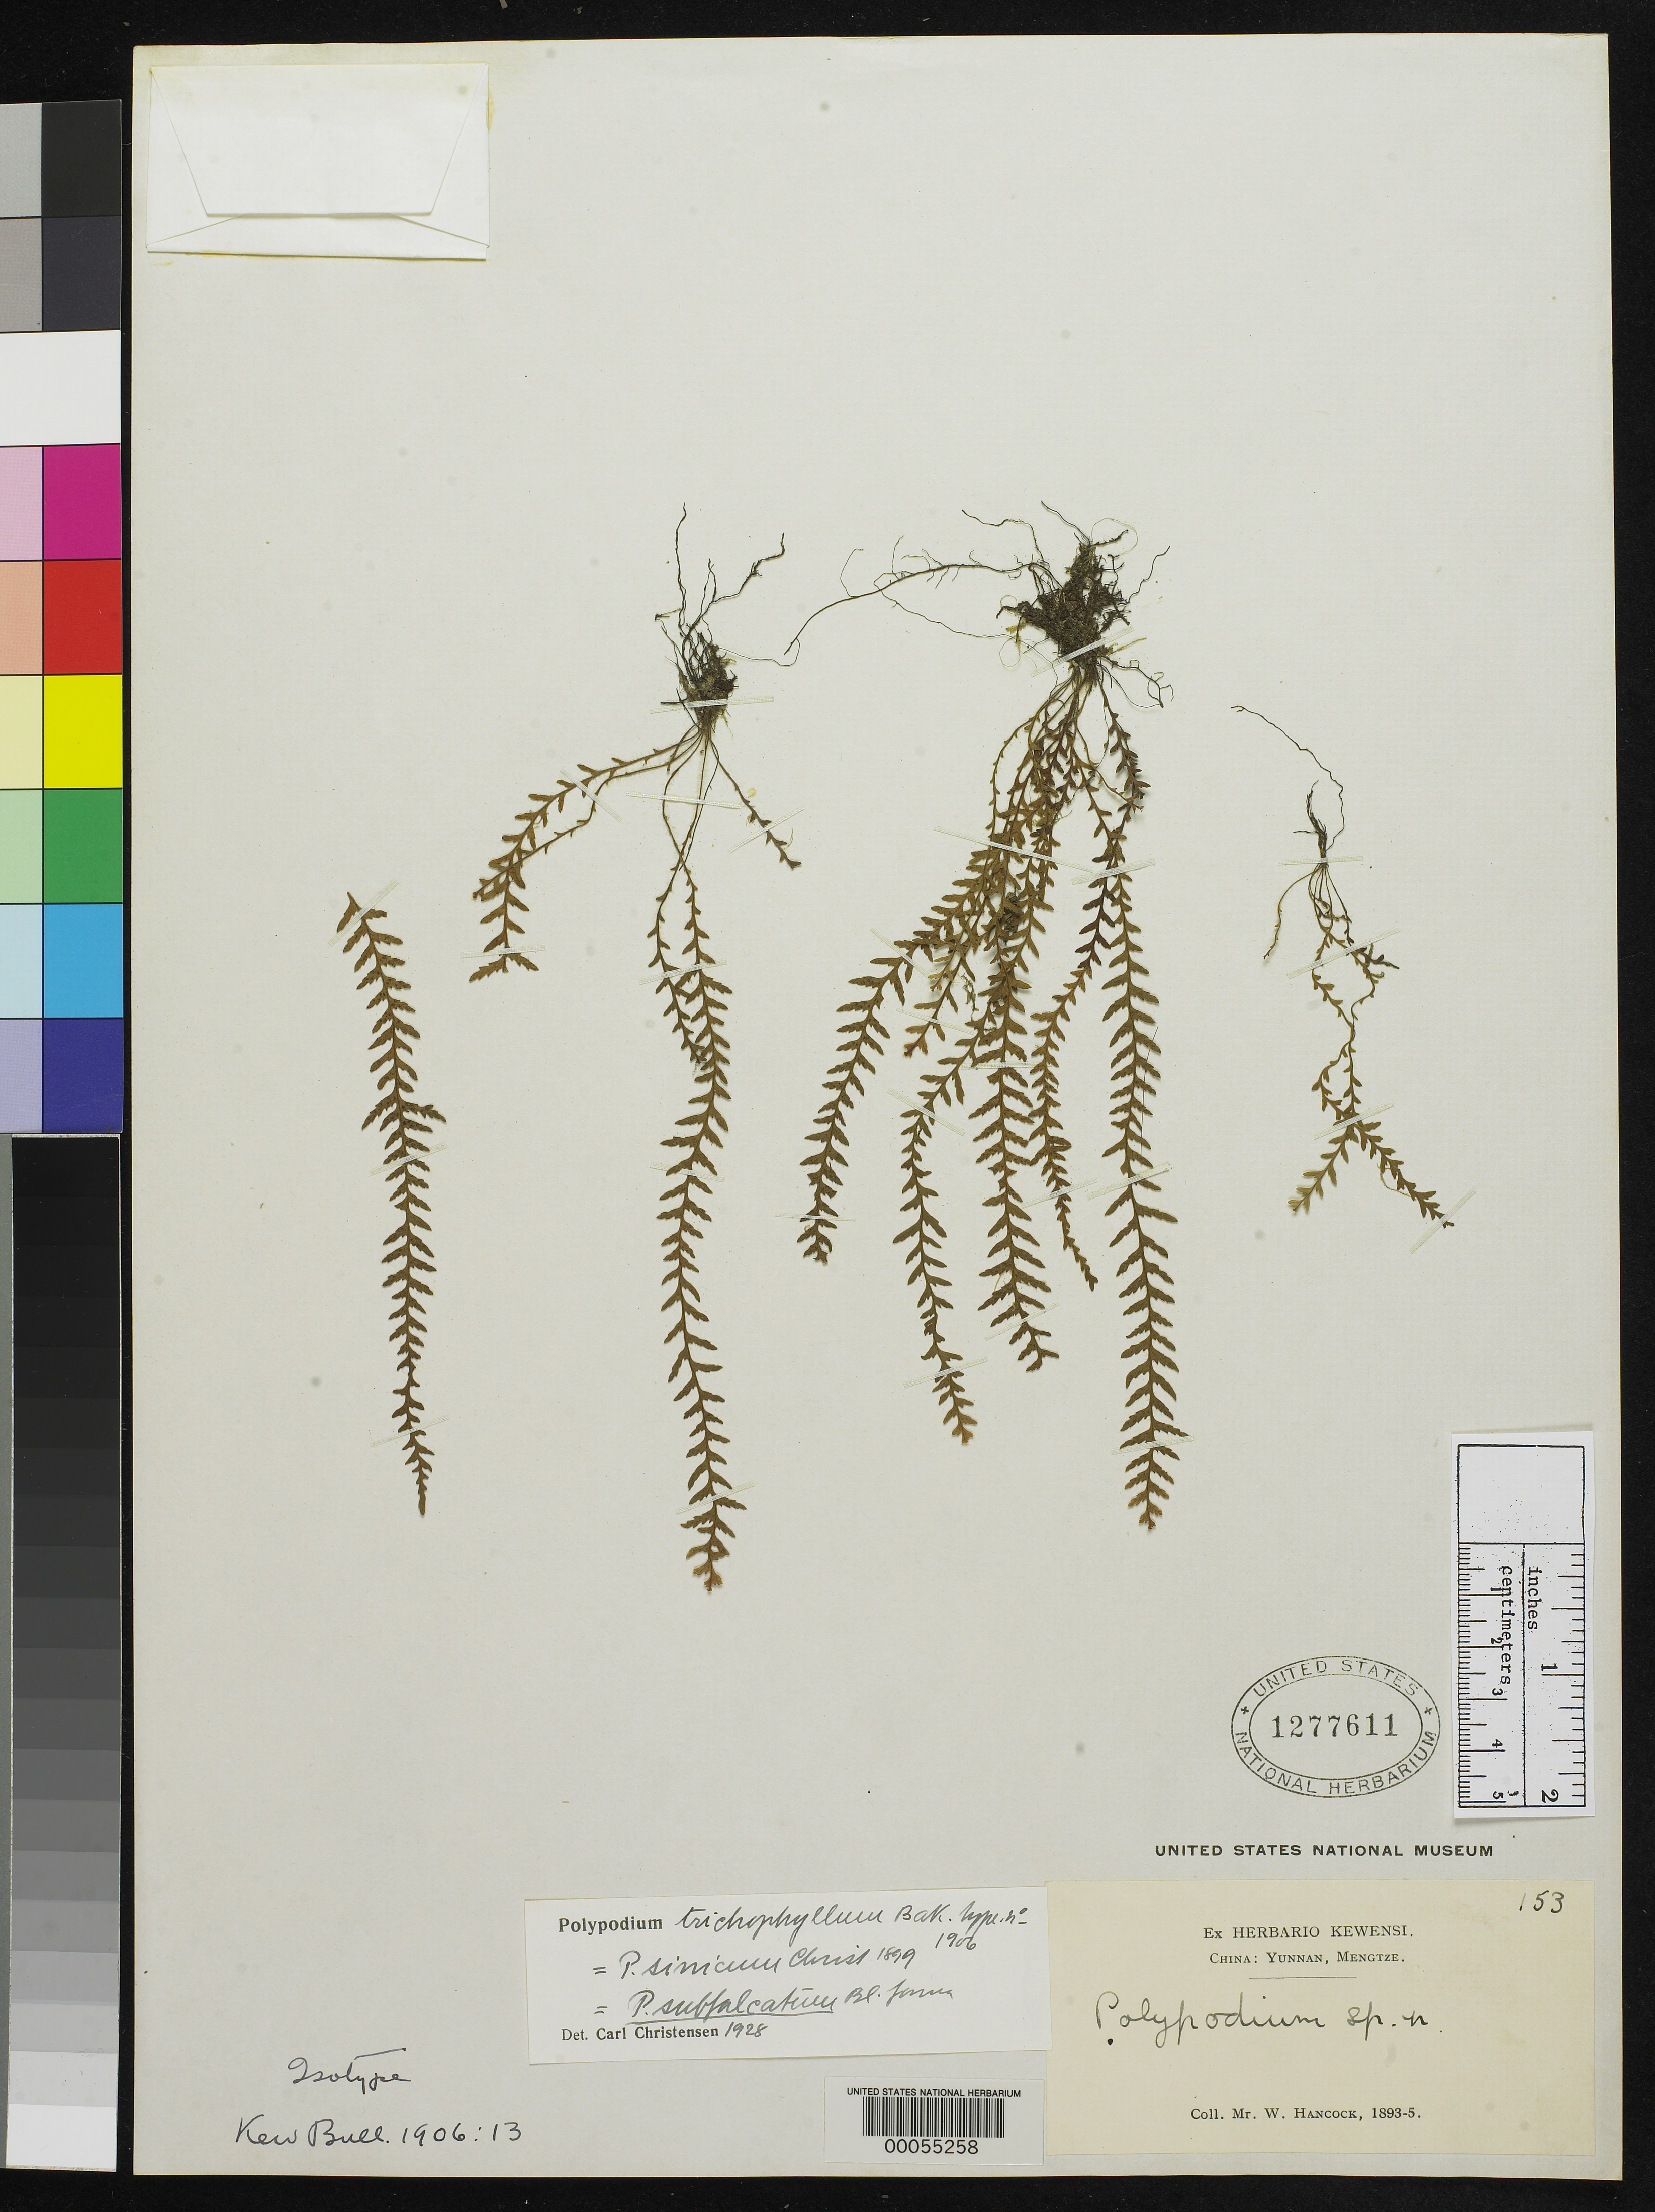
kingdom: Plantae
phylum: Tracheophyta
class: Polypodiopsida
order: Polypodiales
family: Polypodiaceae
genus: Polypodium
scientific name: Polypodium trichophyllum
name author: Baker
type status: Type Collection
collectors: W. Hancock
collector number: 153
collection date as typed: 1893 to -- --- 1895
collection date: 1893/1895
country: China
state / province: Yunnan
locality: Mengtze.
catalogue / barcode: US 1277611